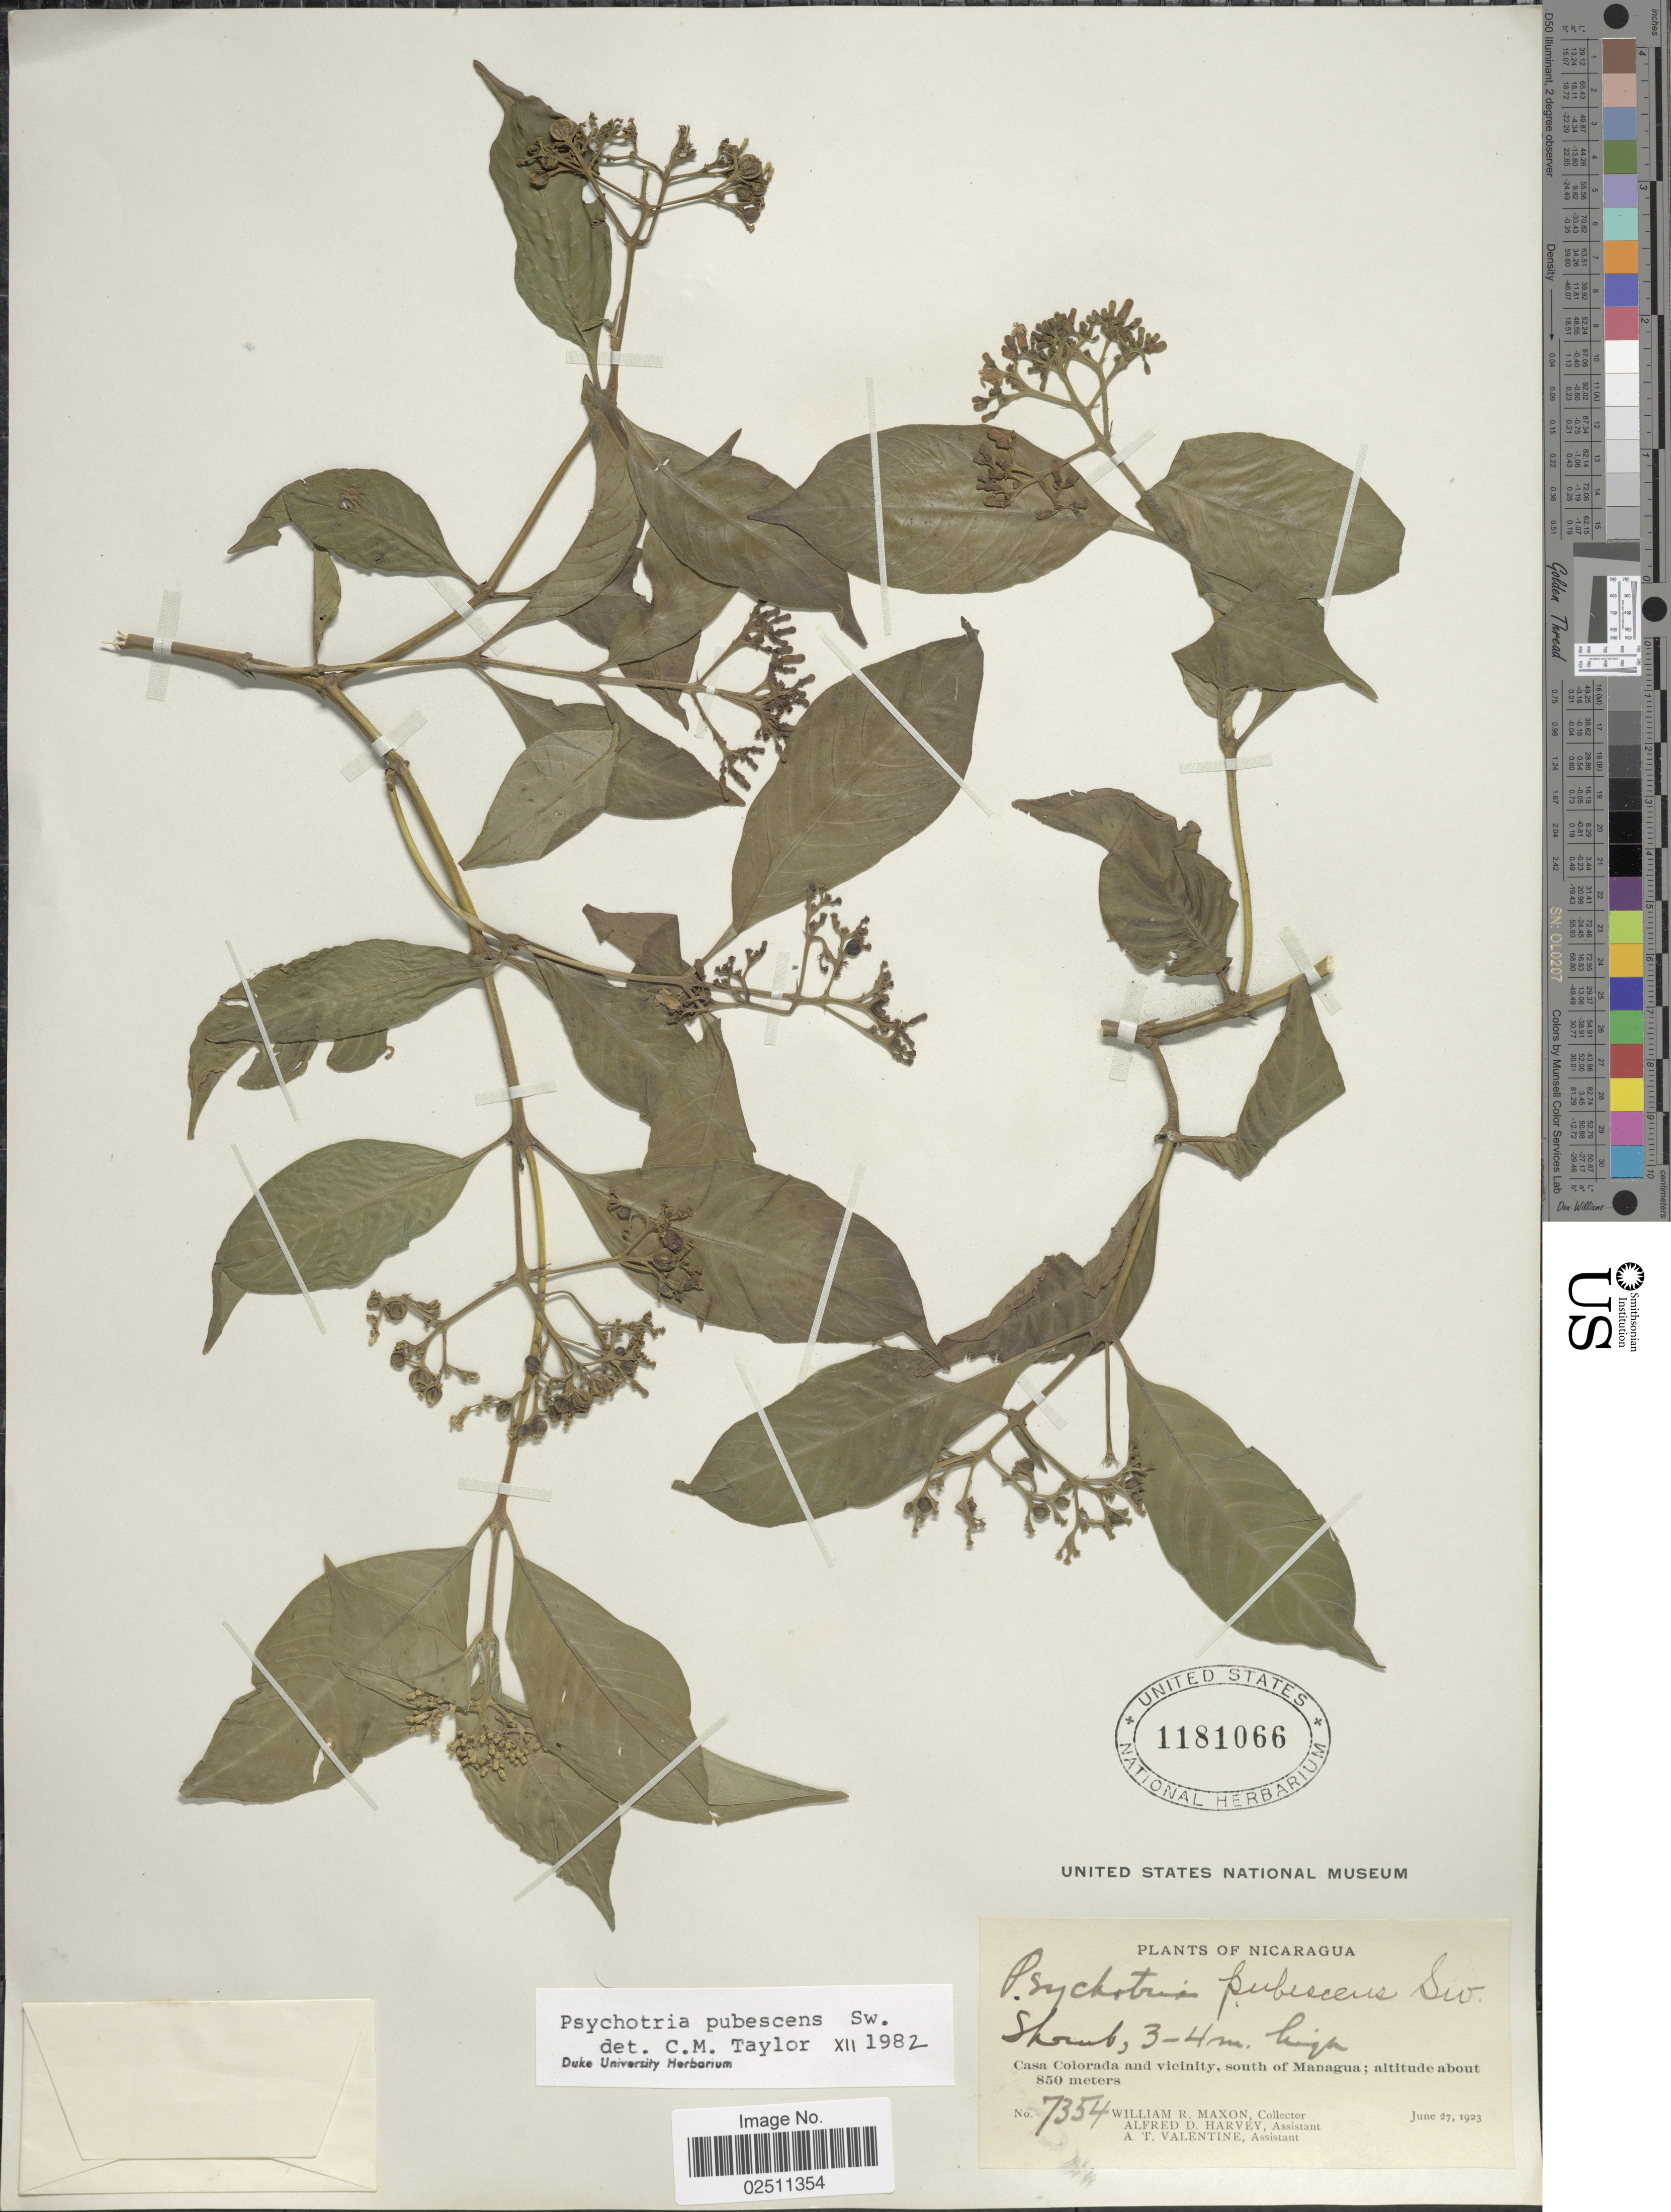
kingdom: Plantae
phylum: Tracheophyta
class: Magnoliopsida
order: Gentianales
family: Rubiaceae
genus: Psychotria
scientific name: Psychotria pubescens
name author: Sw.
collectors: W. R. Maxon, A. D. Harvey & A. Valentine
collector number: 7354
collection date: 1923-06-27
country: Nicaragua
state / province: Managua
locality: Casa Colorada and vicinity, south of Managua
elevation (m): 850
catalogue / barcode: US 1181066